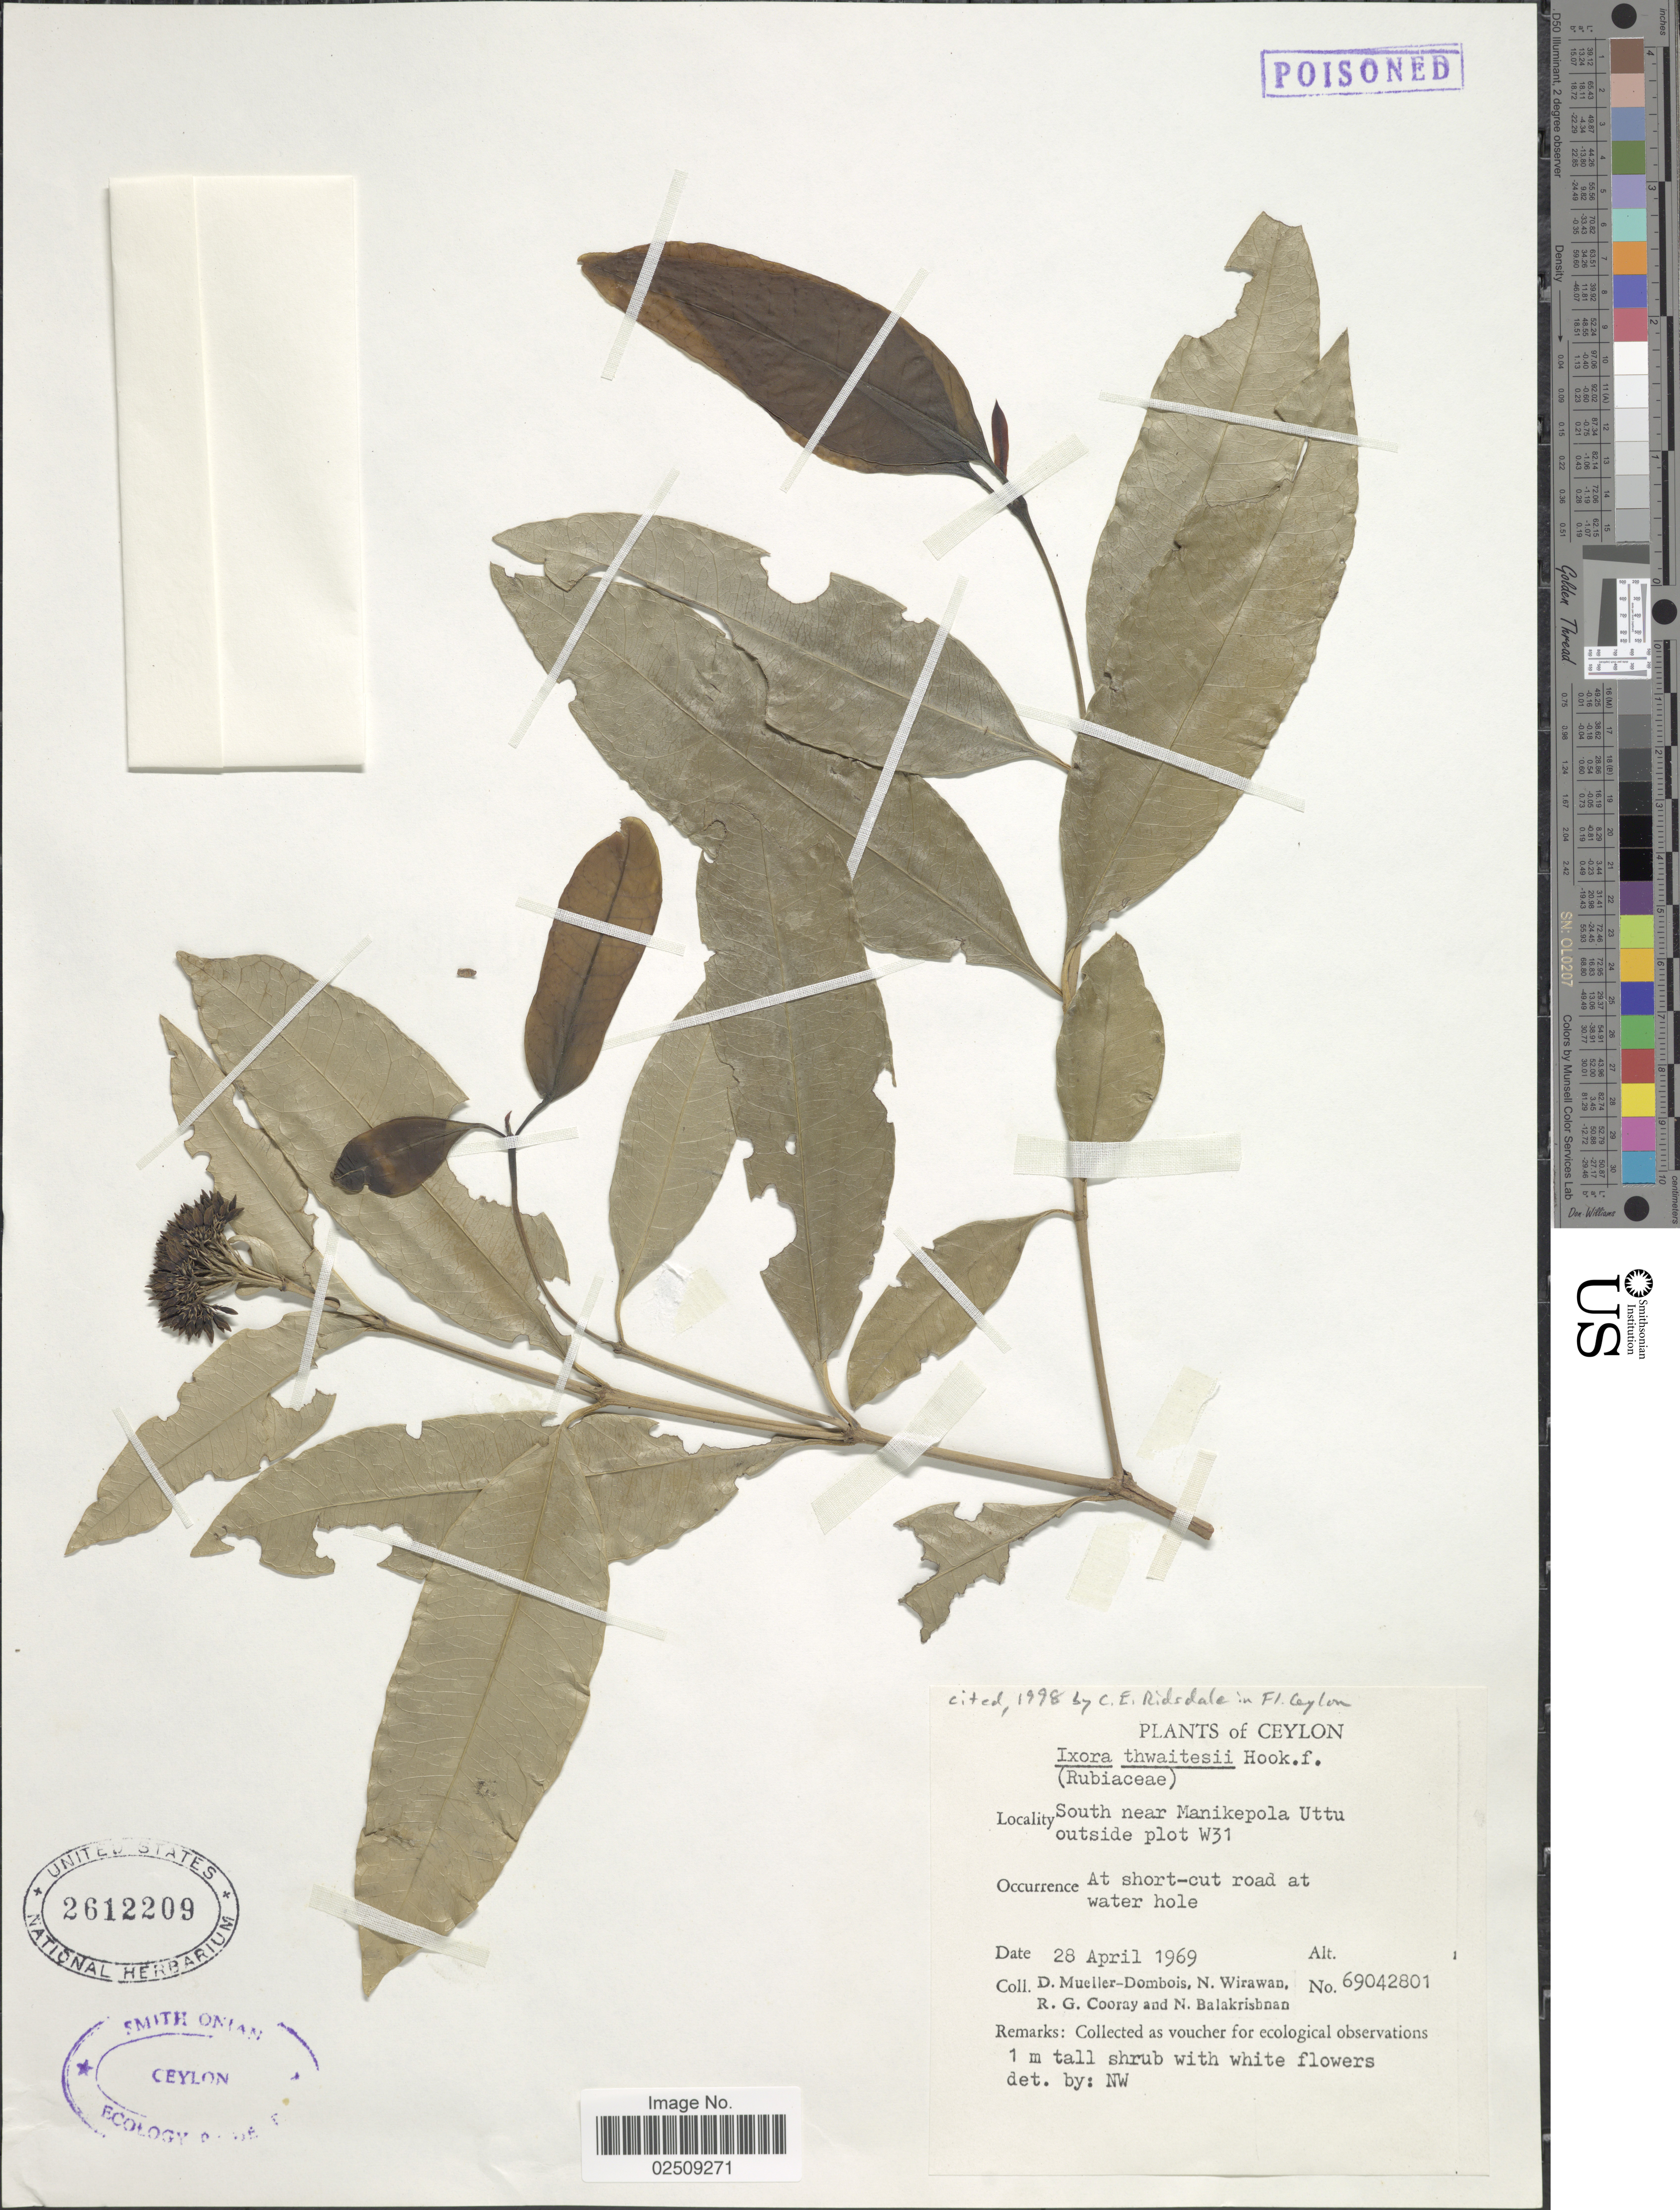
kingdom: Plantae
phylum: Tracheophyta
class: Magnoliopsida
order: Gentianales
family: Rubiaceae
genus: Ixora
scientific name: Ixora thwaitesii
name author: Hook. f.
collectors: D. Mueller-Dombois, N. Wirawan, R. Cooray & N. Balakrishnan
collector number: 69042801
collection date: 1969-04-28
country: Sri Lanka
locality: Ceylon. South near Manikepola Uttu outside plot W31. At short-cut road at waterhole.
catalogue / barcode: US 2612209